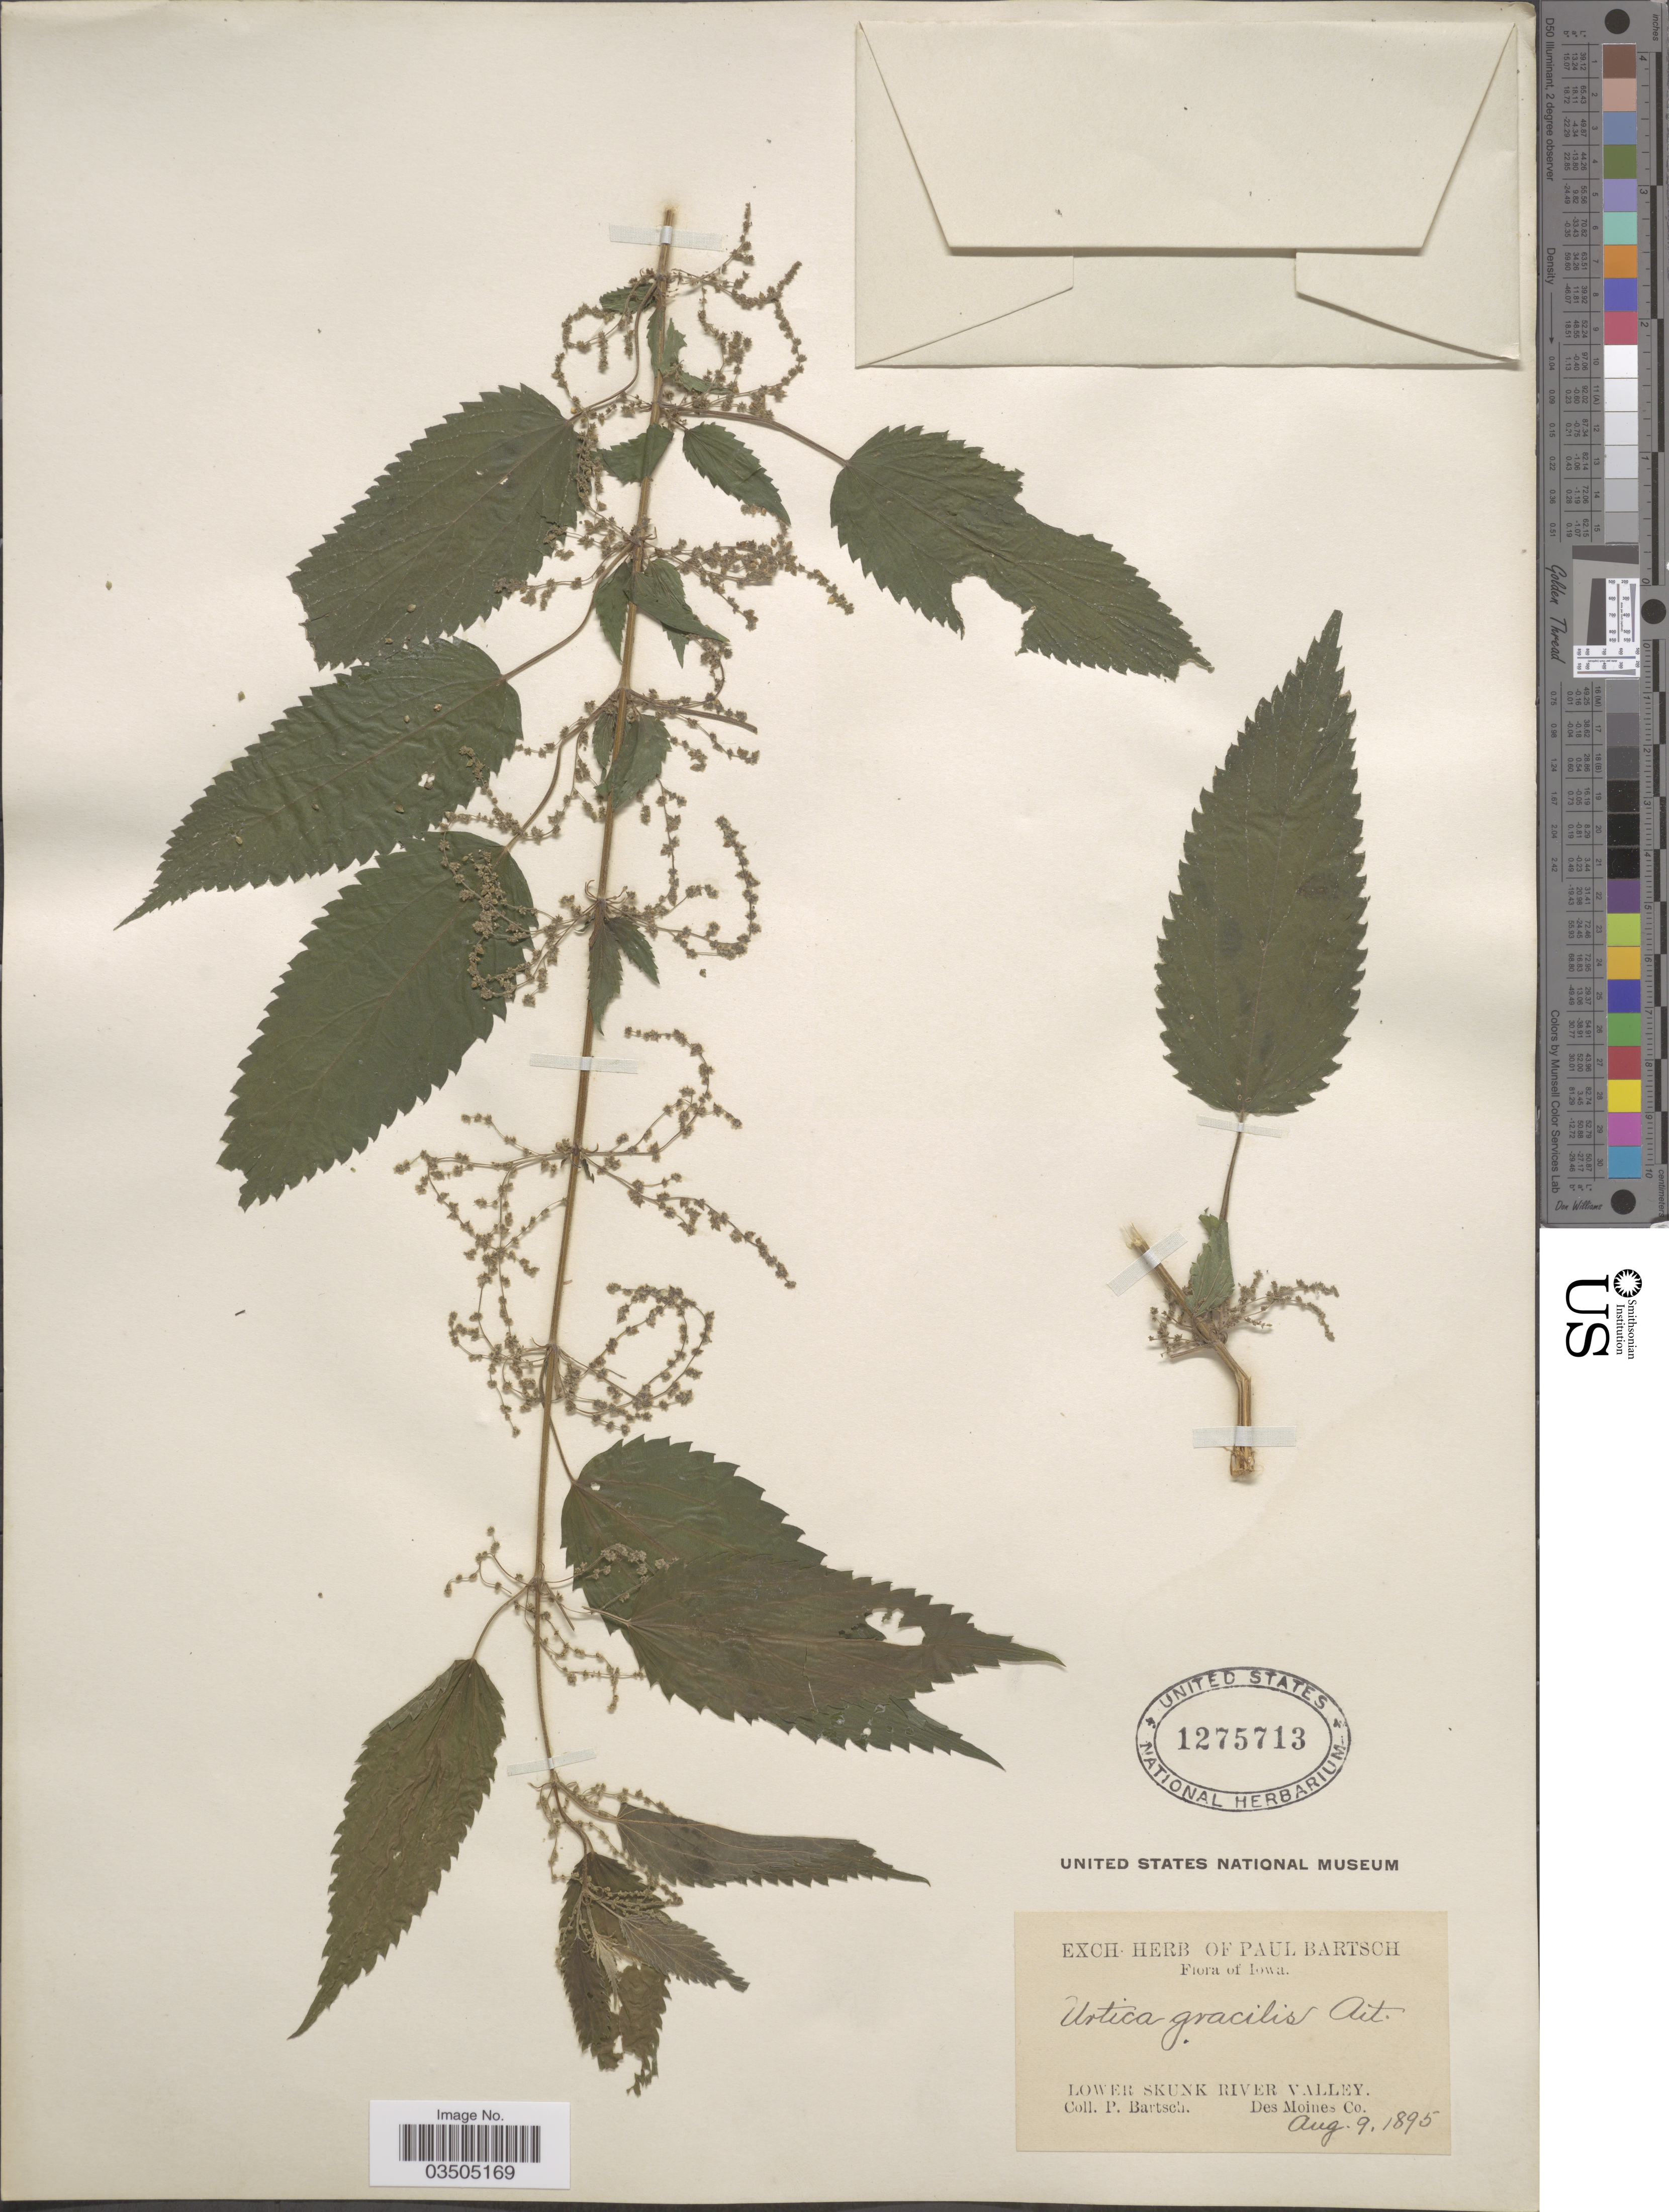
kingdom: Plantae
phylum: Tracheophyta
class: Magnoliopsida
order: Rosales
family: Urticaceae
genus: Urtica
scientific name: Urtica dioica subsp. gracilis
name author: L.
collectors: P. Bartsch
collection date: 1895-08-09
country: United States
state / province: Iowa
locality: Lower Skunk River Valley. Des Moines Co.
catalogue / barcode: US 1275713